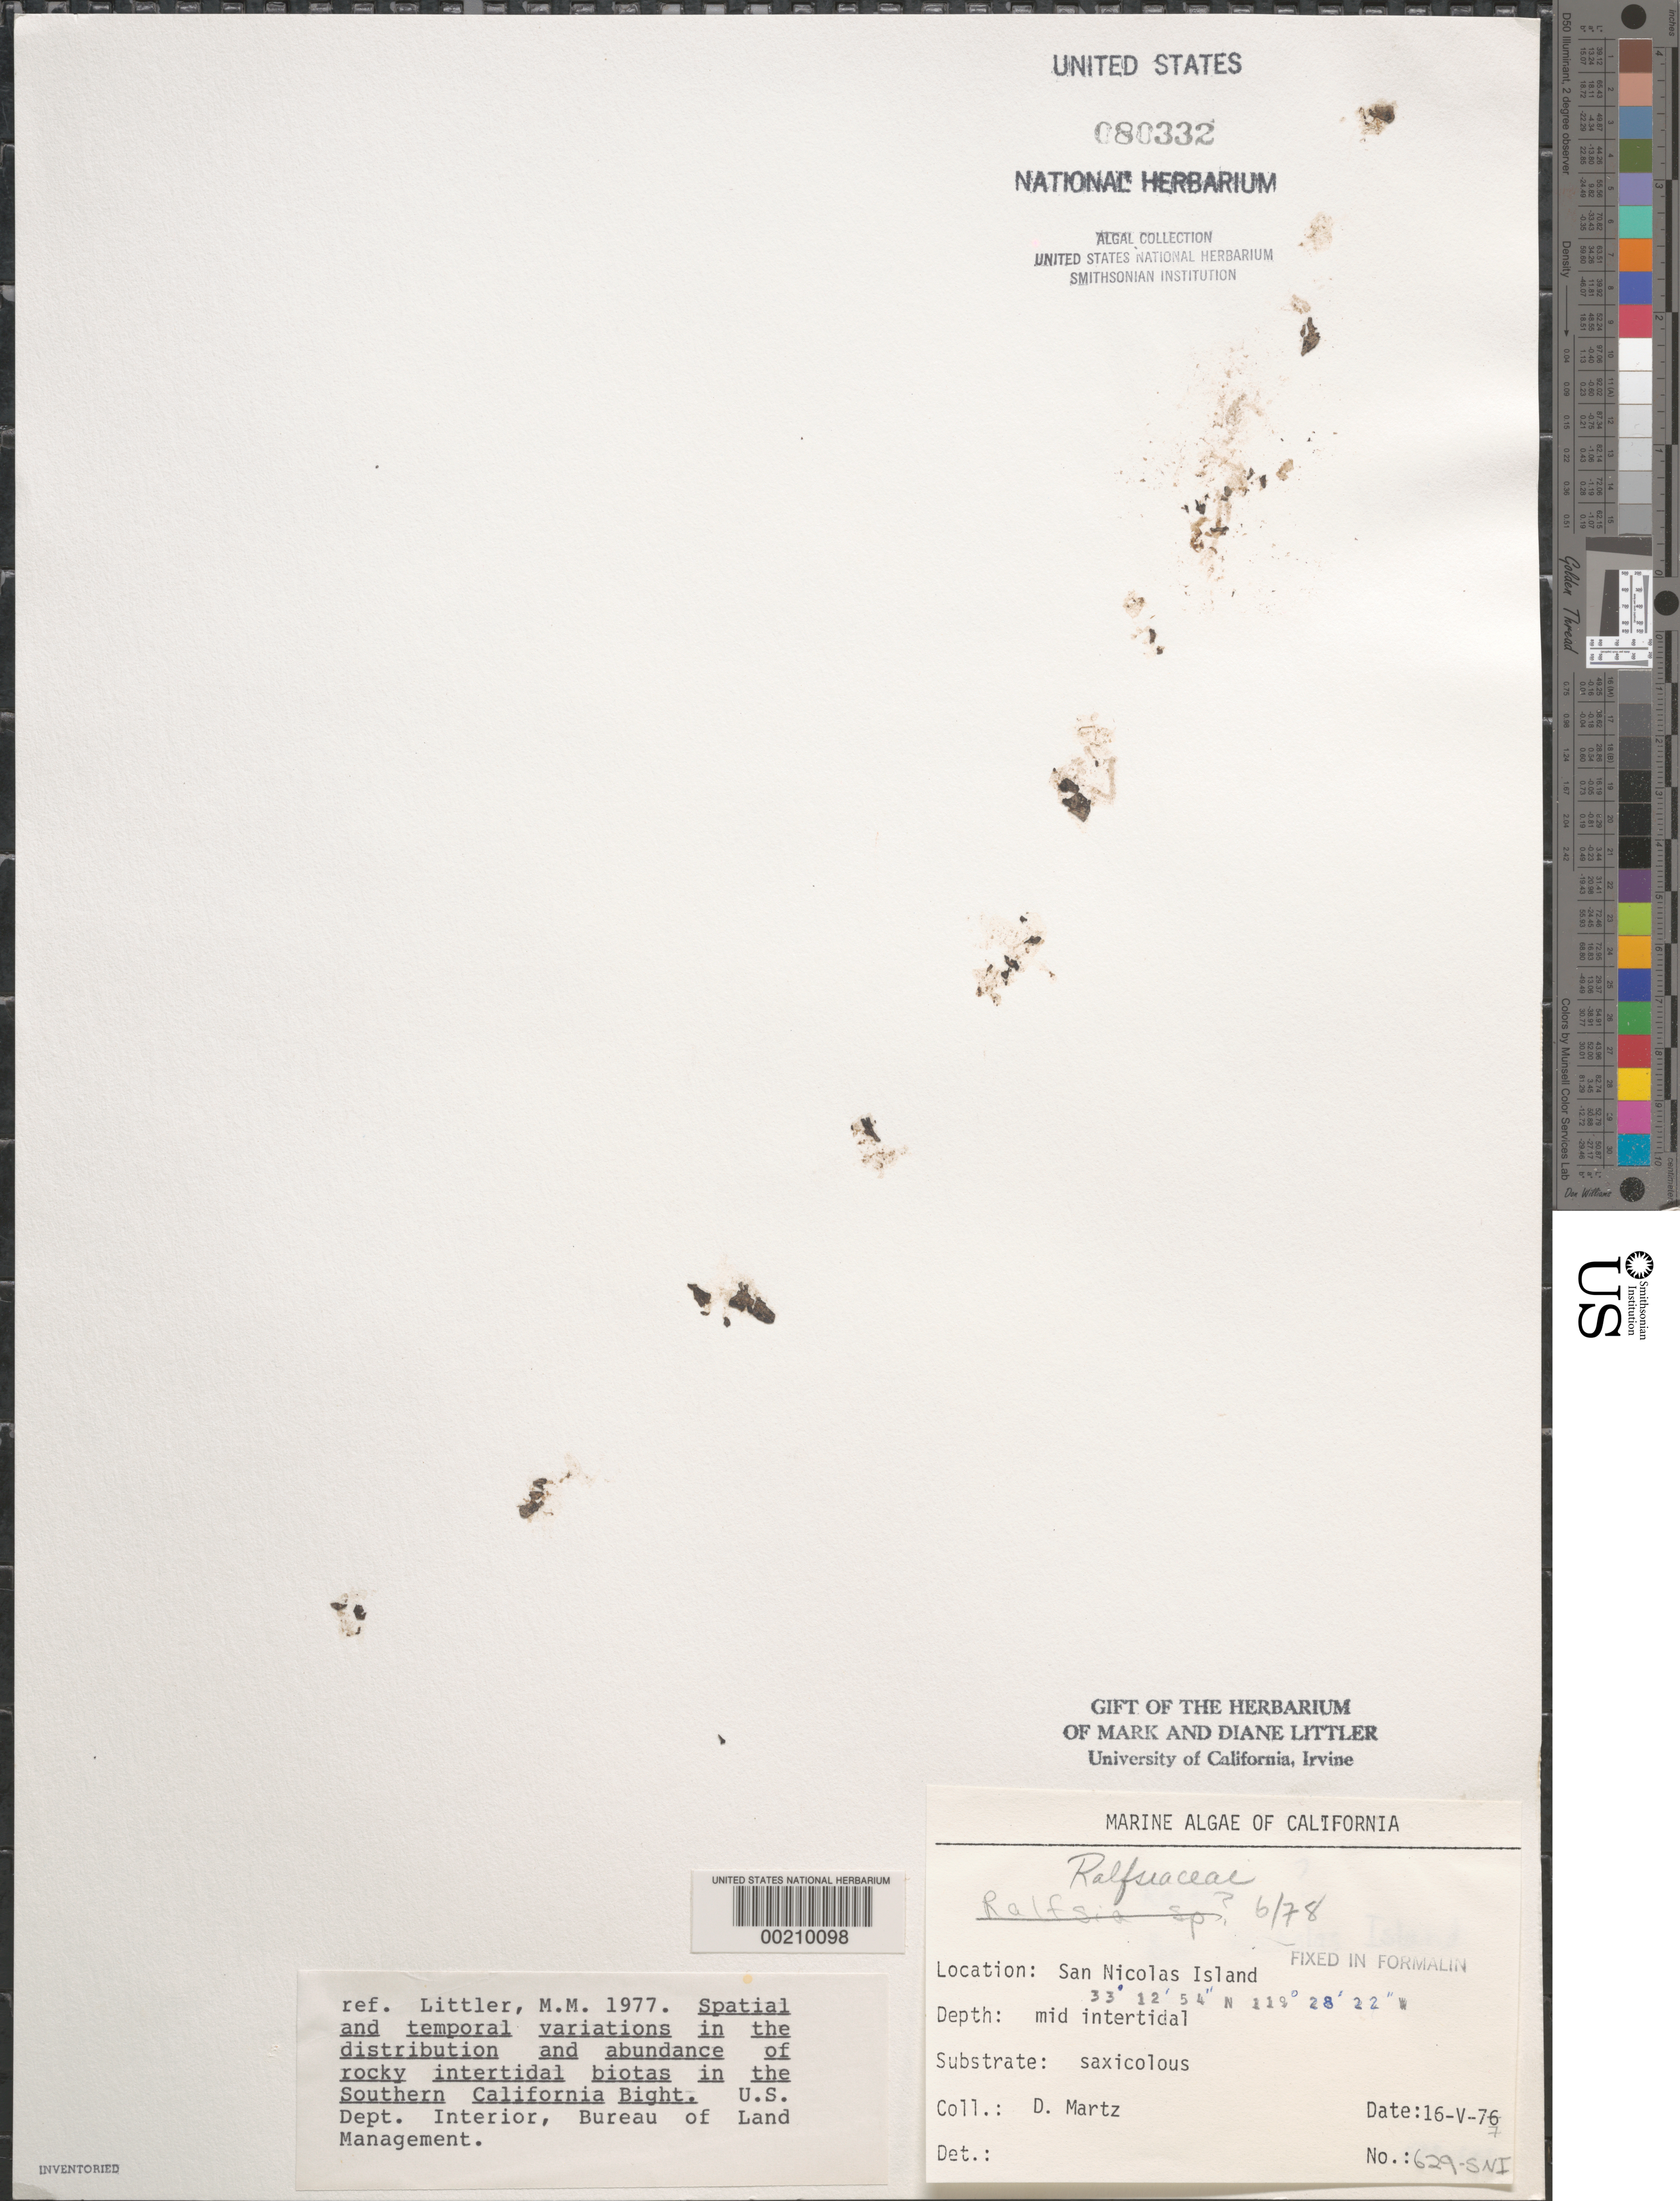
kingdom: Chromista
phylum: Ochrophyta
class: Phaeophyceae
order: Ralfsiales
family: Ralfsiaceae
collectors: D. Martz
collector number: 629-sni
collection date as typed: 16 May 1977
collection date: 1977-05-16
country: United States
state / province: California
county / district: Ventura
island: San Nicolas Island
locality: Dutch Harbor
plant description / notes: BLM-SOCALBIGHT Rocky Intertidal Survey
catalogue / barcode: US 80332